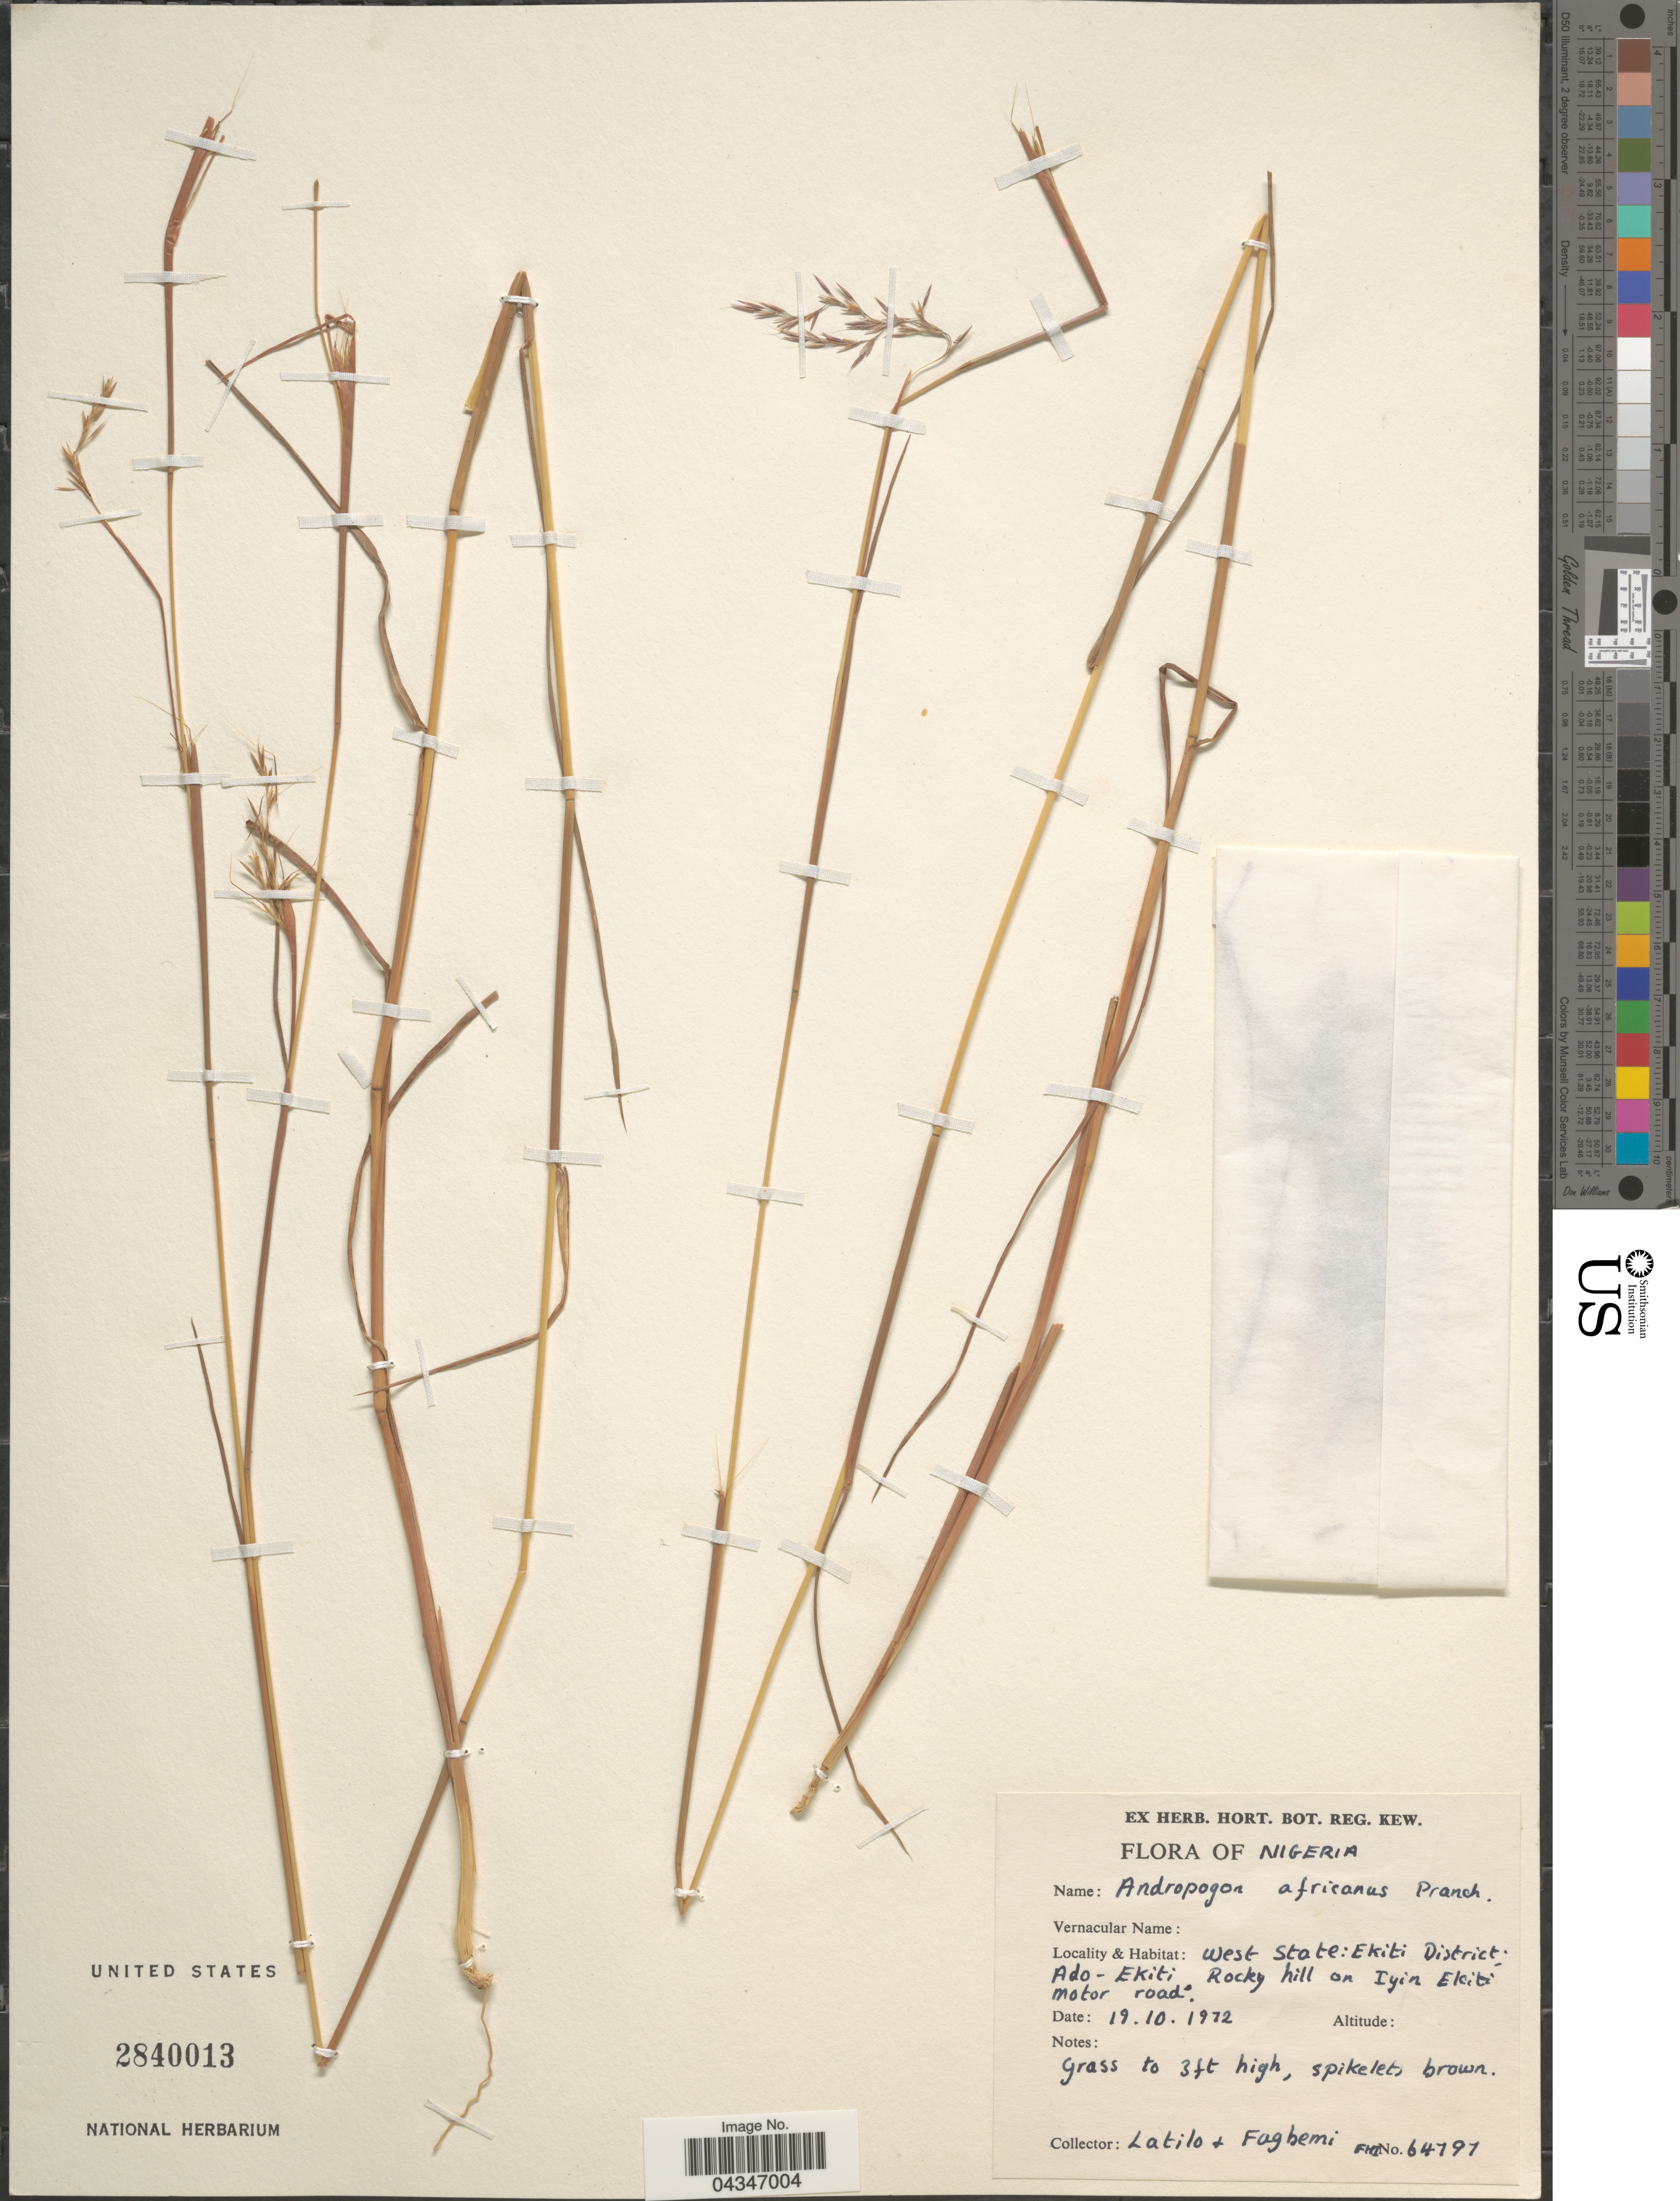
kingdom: Plantae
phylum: Tracheophyta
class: Liliopsida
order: Poales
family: Poaceae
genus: Andropogon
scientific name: Andropogon africanus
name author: Franch.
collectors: Latilo & Fagbemi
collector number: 64791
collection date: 1972-10-19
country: Nigeria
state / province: Ekiti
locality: West state: Ekiti District Ado-Ekiti. Rocky hill on Iyin Ekiti motor road.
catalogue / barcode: US 2840013